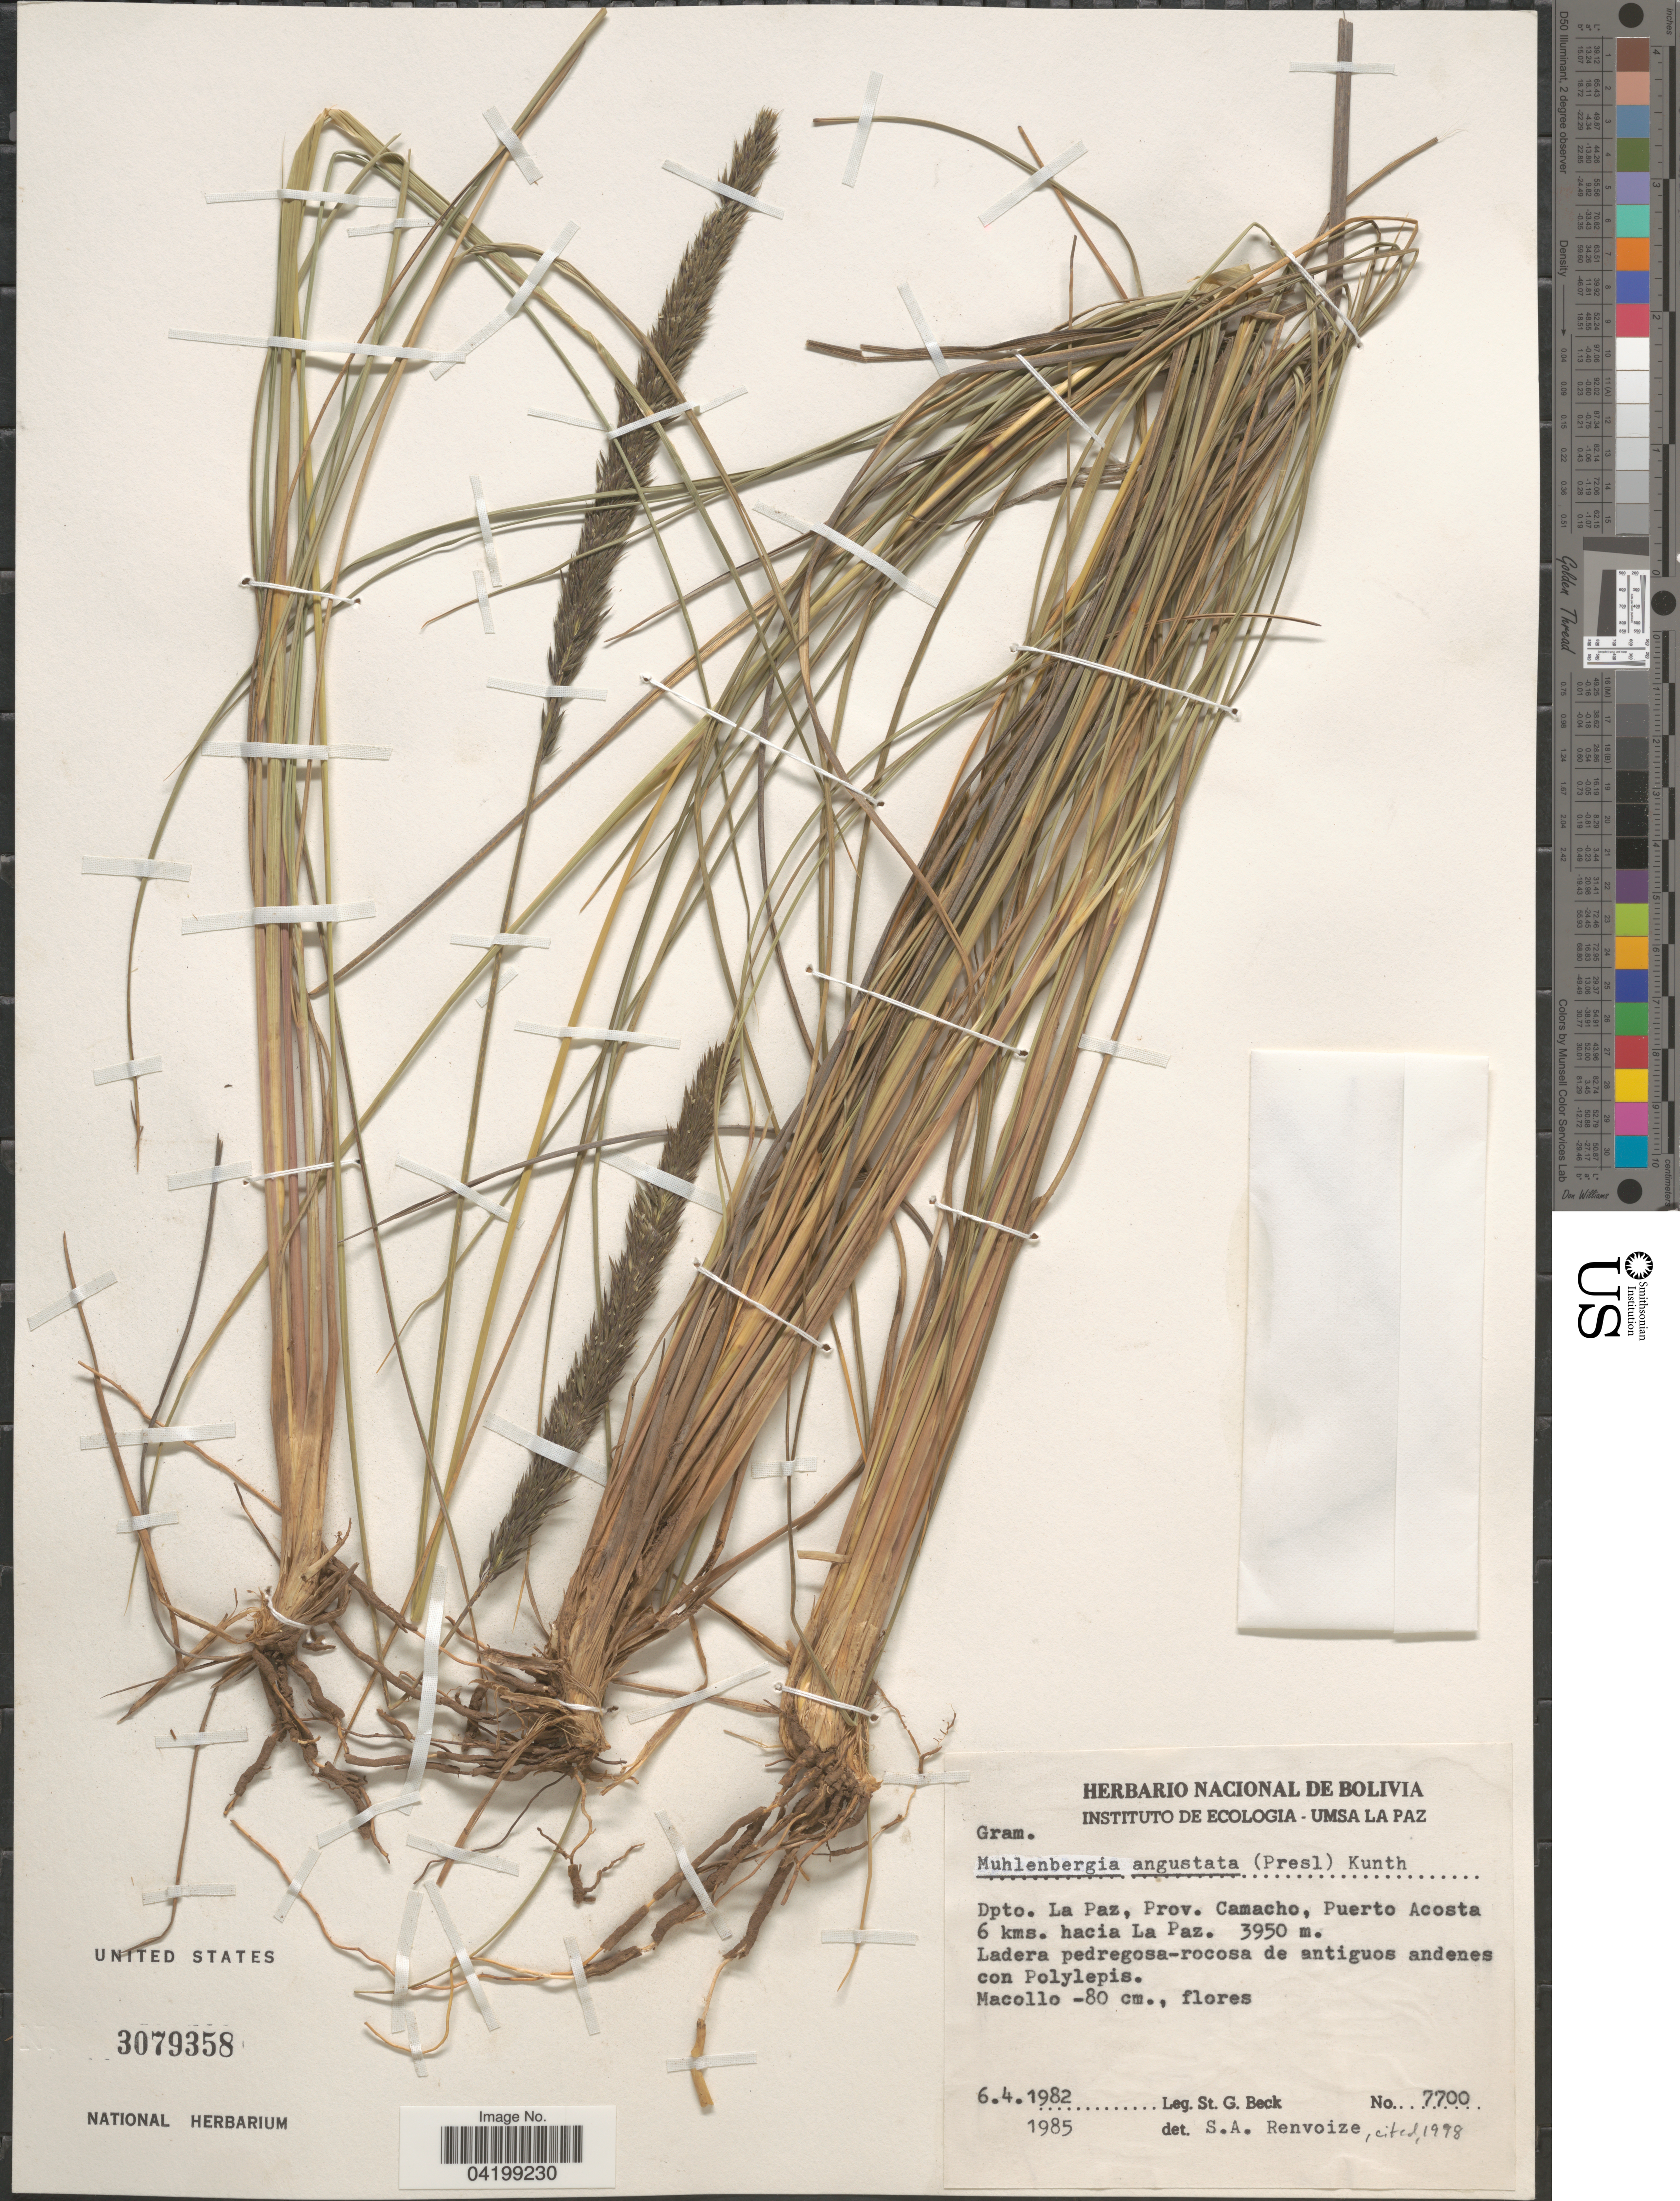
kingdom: Plantae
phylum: Tracheophyta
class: Liliopsida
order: Poales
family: Poaceae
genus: Muhlenbergia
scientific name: Muhlenbergia coerulea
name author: (Griseb.) Mez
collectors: S. G. Beck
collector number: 7700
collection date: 1982-04-06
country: Bolivia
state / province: La Paz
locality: Dpto. La Paz, Prov. Camacho, Puerto Acosta 6 kms. hacia La Paz.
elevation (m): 3950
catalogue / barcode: US 3079358